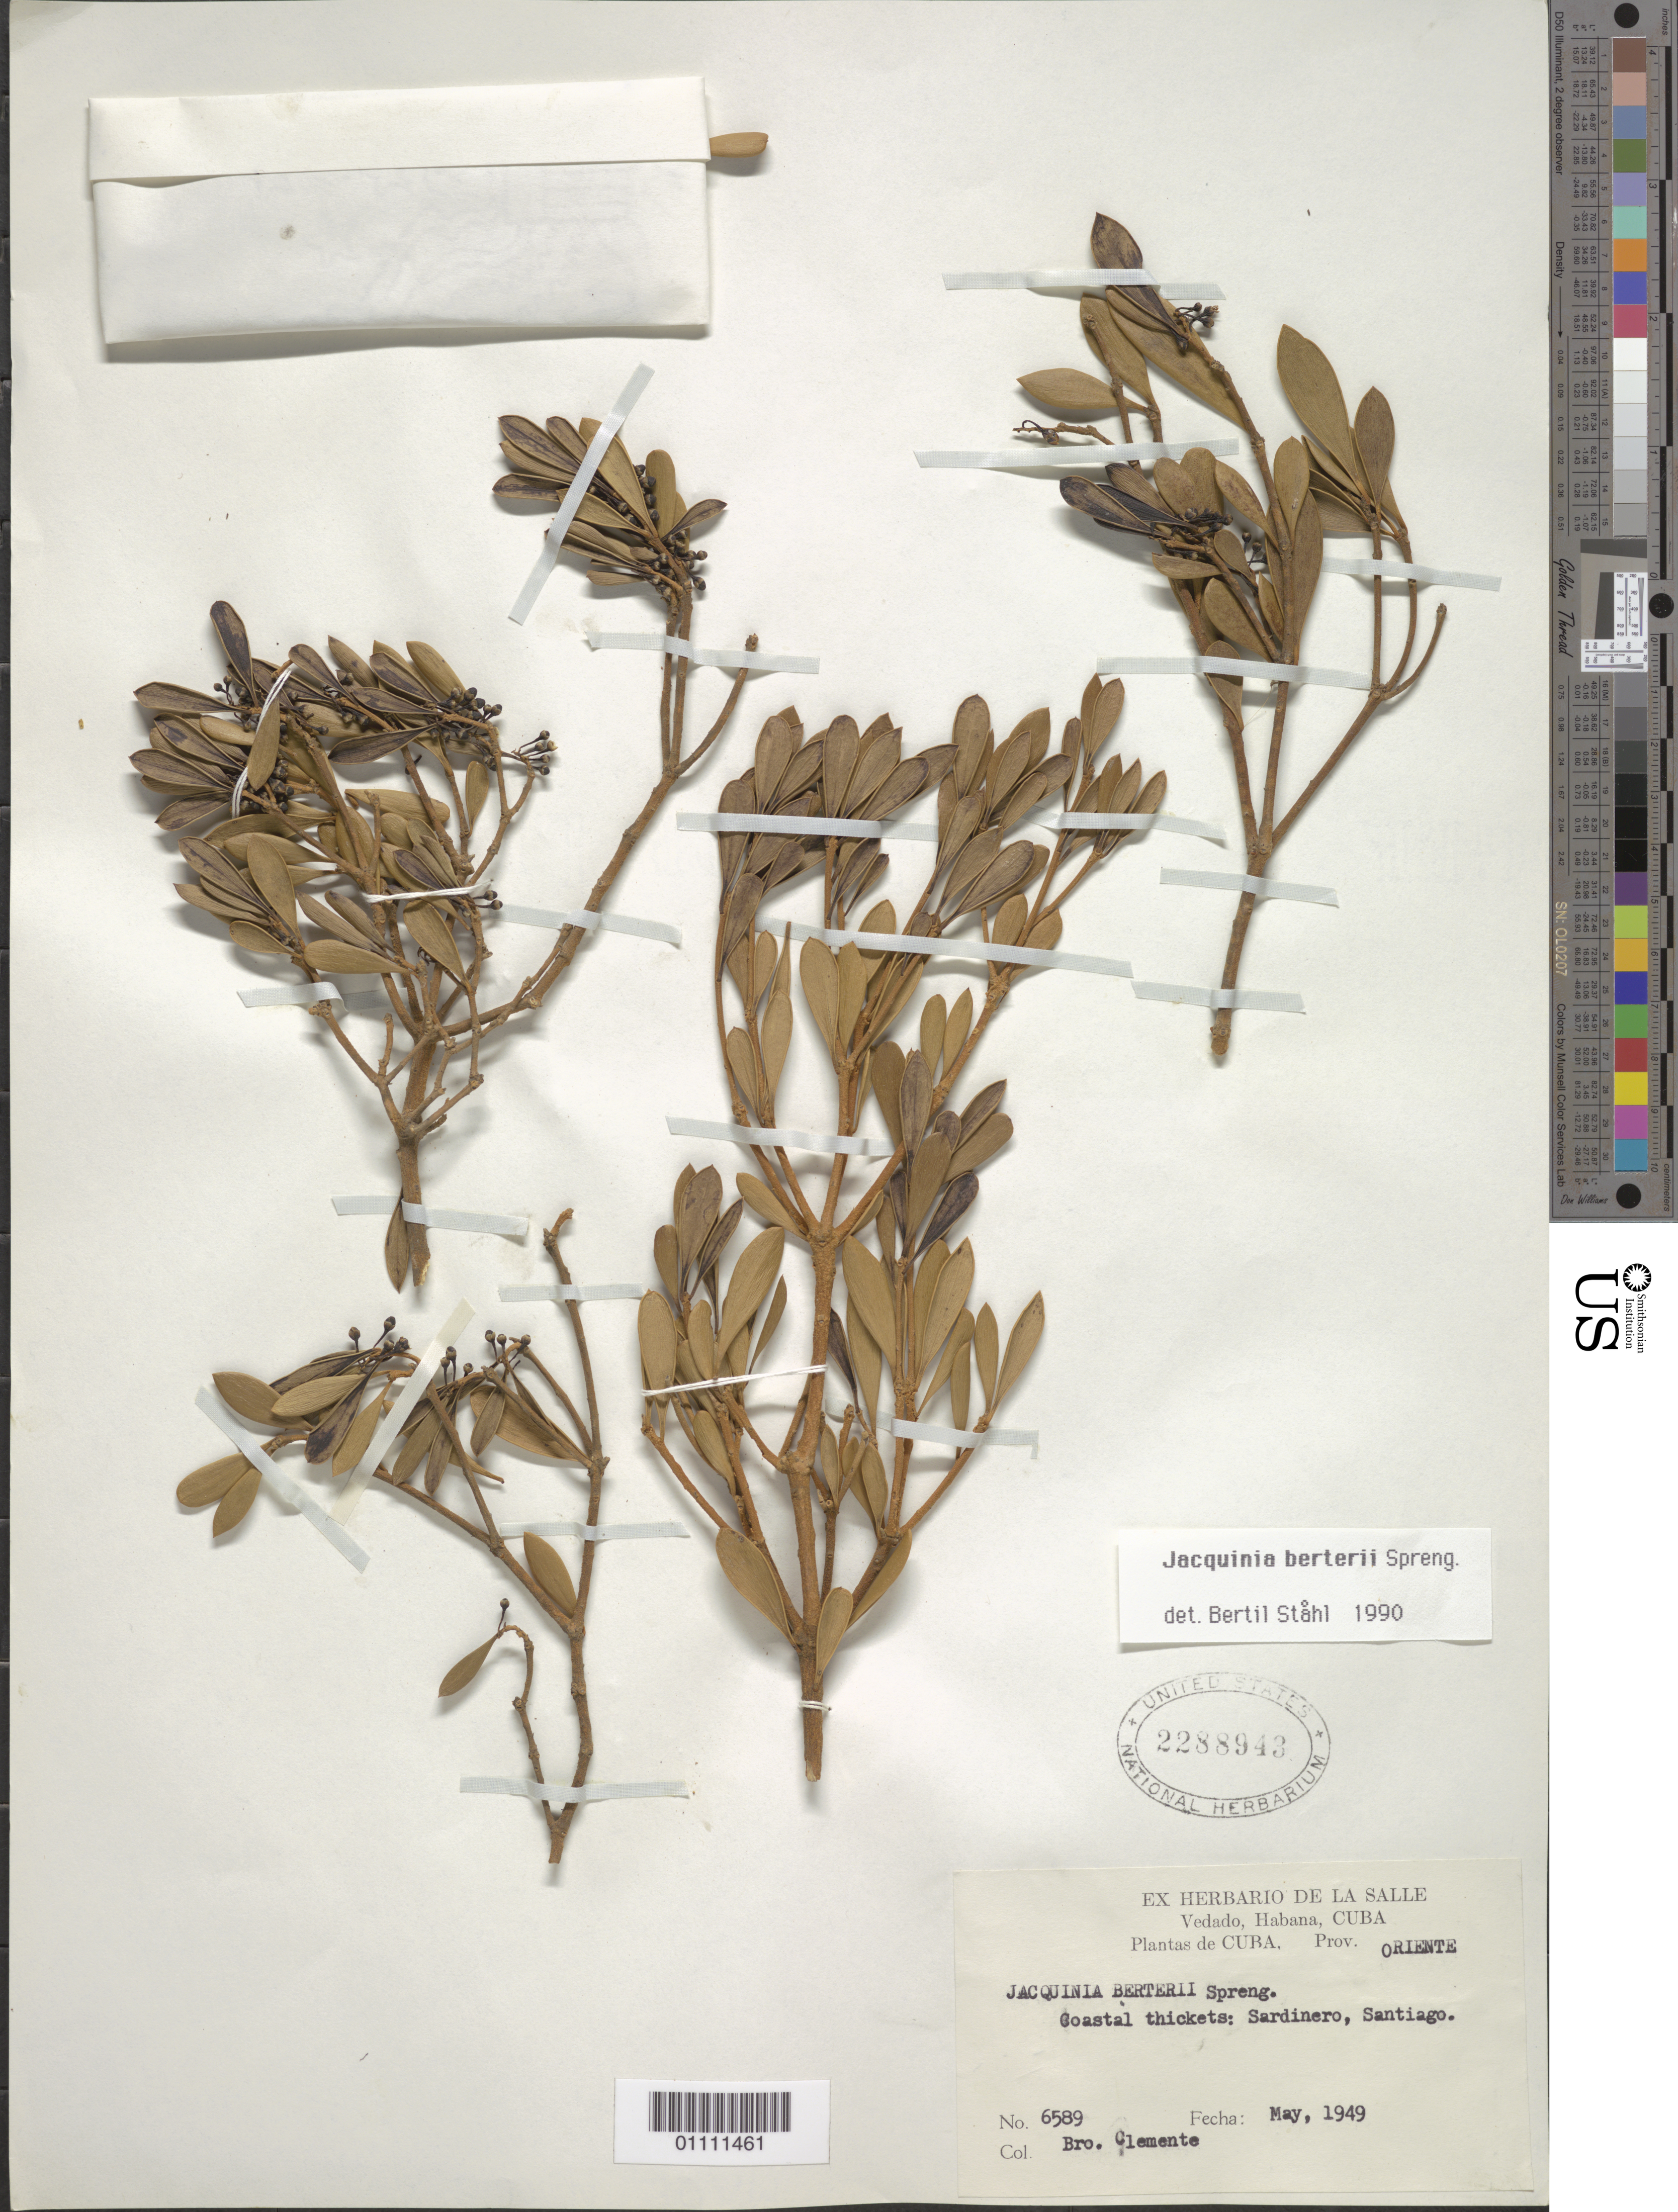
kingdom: Plantae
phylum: Tracheophyta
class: Magnoliopsida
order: Ericales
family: Primulaceae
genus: Jacquinia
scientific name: Jacquinia berteroi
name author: Spreng.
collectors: Bro. Clemente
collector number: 6589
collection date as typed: May 1949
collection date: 1949-05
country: Cuba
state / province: Santiago de Cuba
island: Cuba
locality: Coastal thickets: Sardinero, Santiago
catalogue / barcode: US 2288943